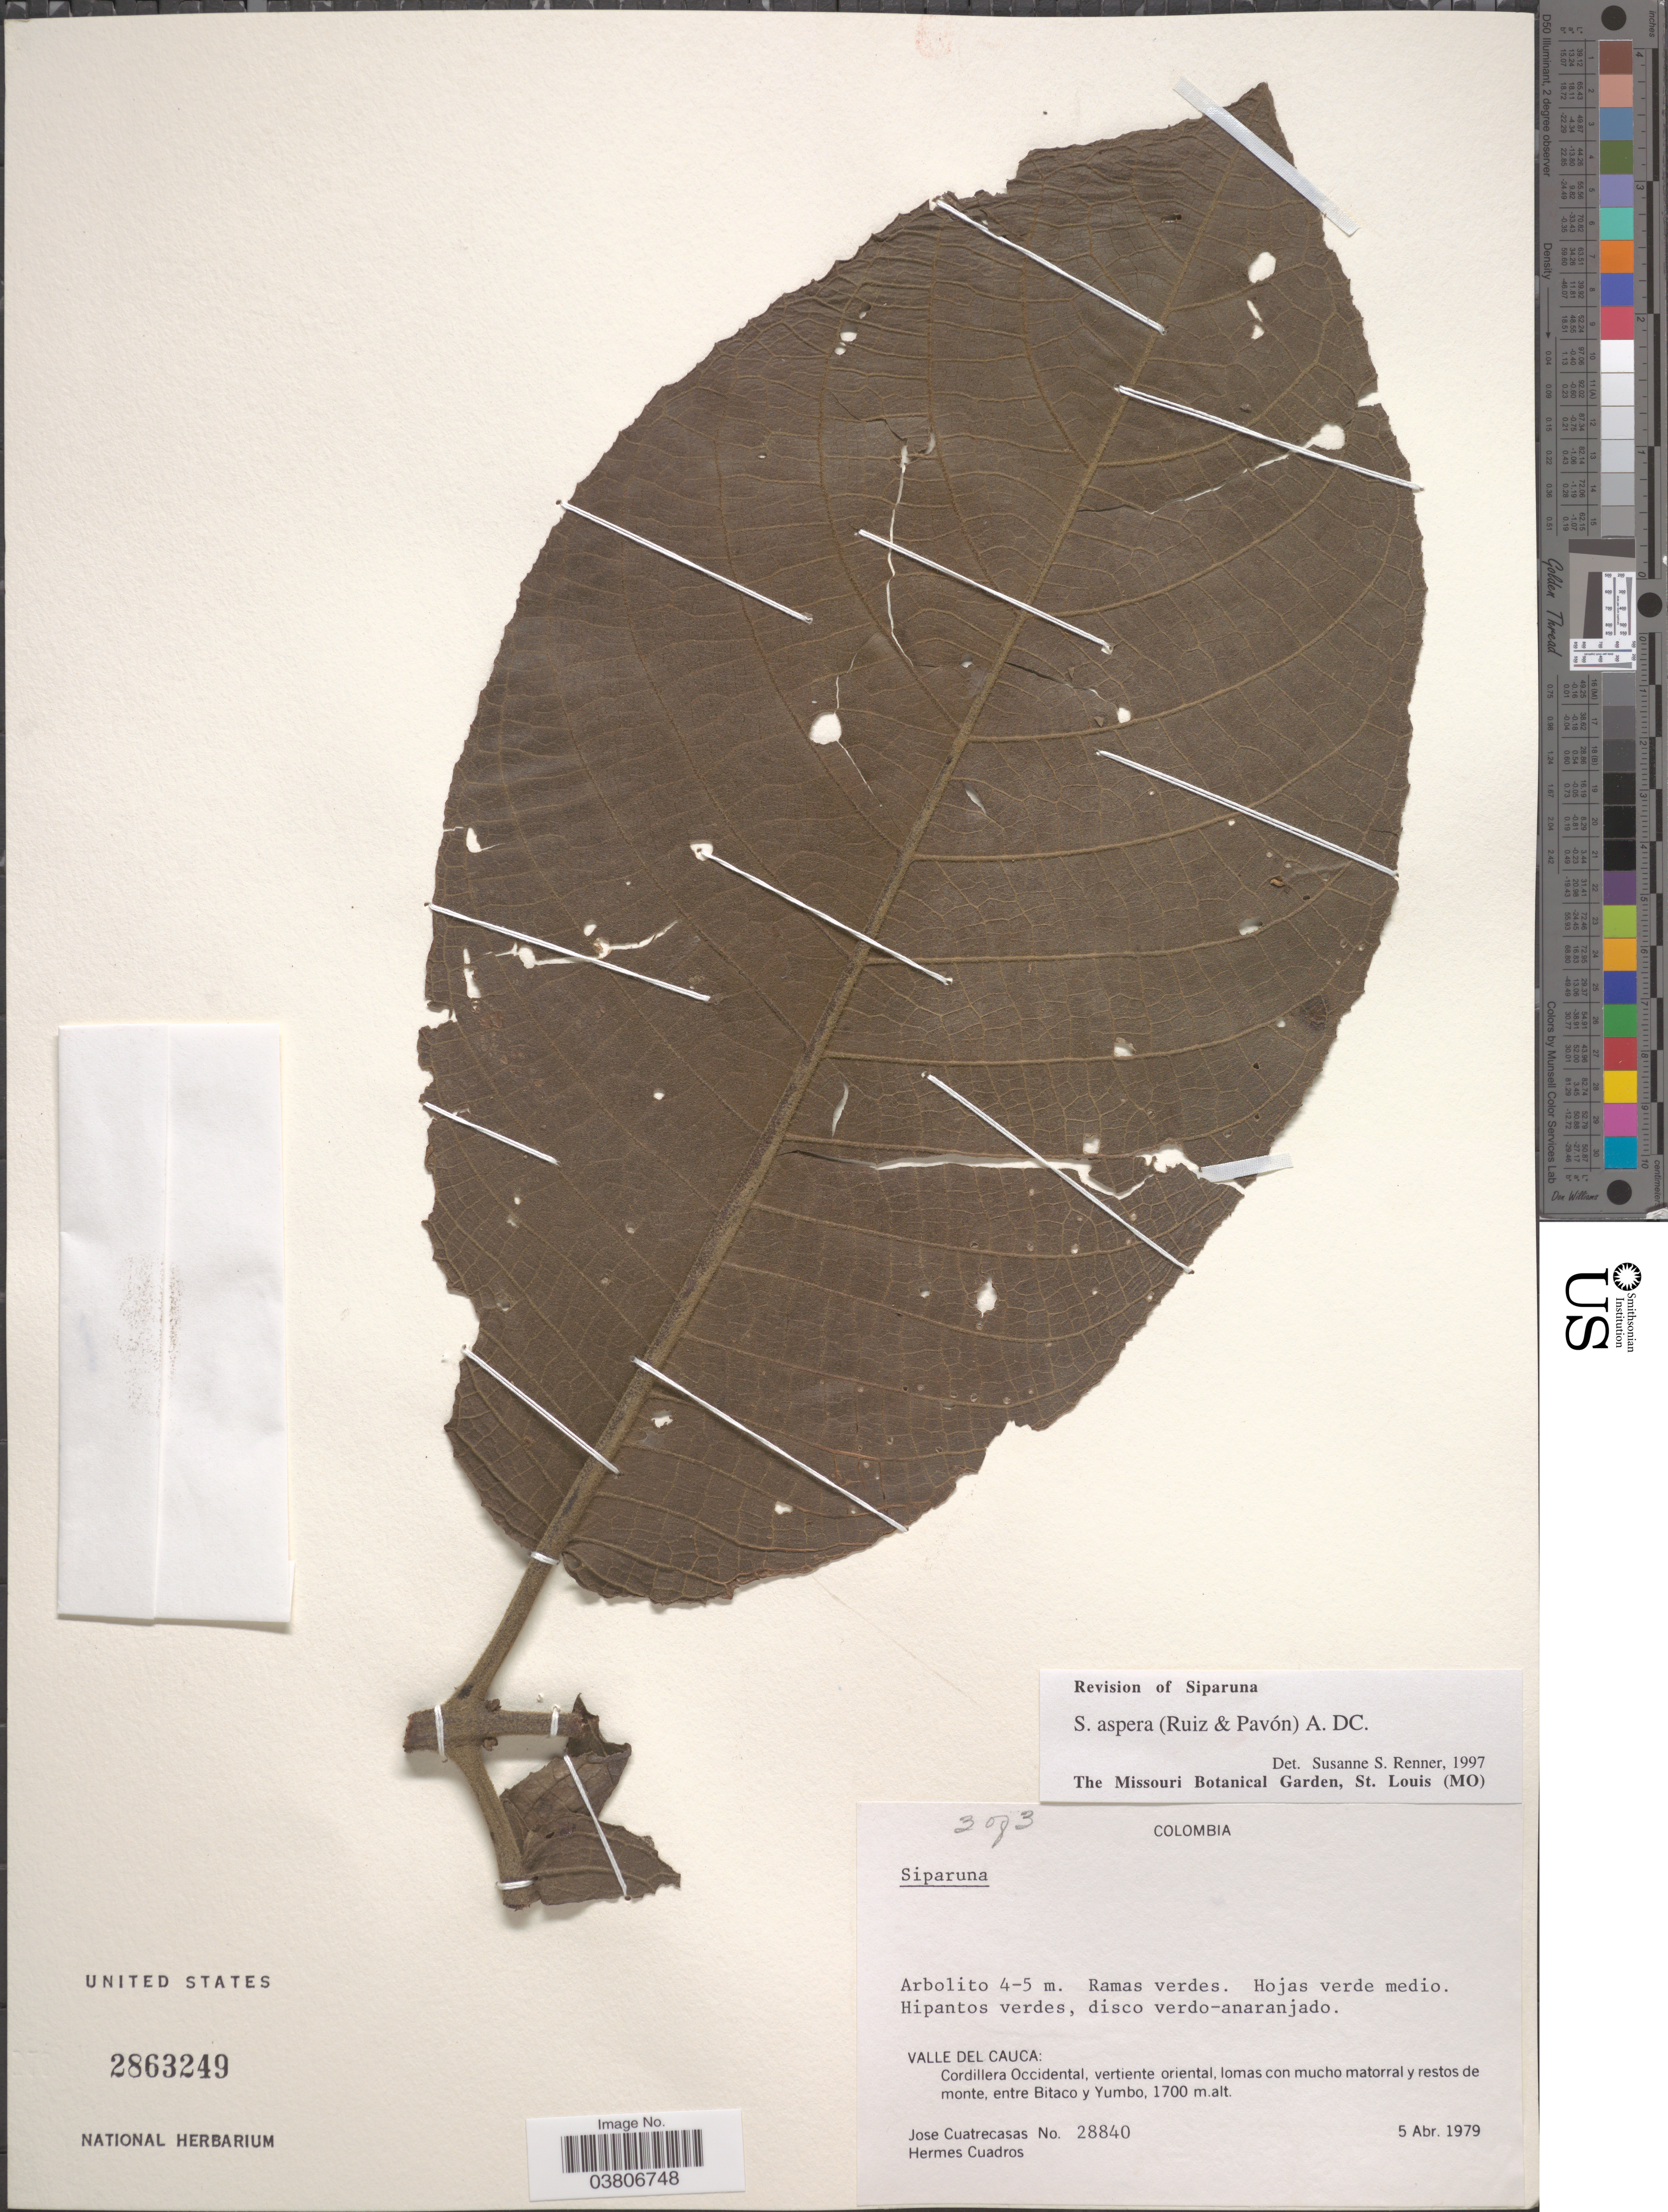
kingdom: Plantae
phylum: Tracheophyta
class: Magnoliopsida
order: Laurales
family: Siparunaceae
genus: Siparuna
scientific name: Siparuna aspera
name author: (Ruiz & Pav.) A. DC.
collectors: J. Cuatrecasas & H. Cuadros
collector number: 28840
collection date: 1979-04-05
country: Colombia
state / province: Valle del Cauca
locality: Cordillera Occidental, vertiente oriental, lomas con mucho matorral y restos de monte, entre Bitaco y Yumbo.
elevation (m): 1700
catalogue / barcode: US 2863249